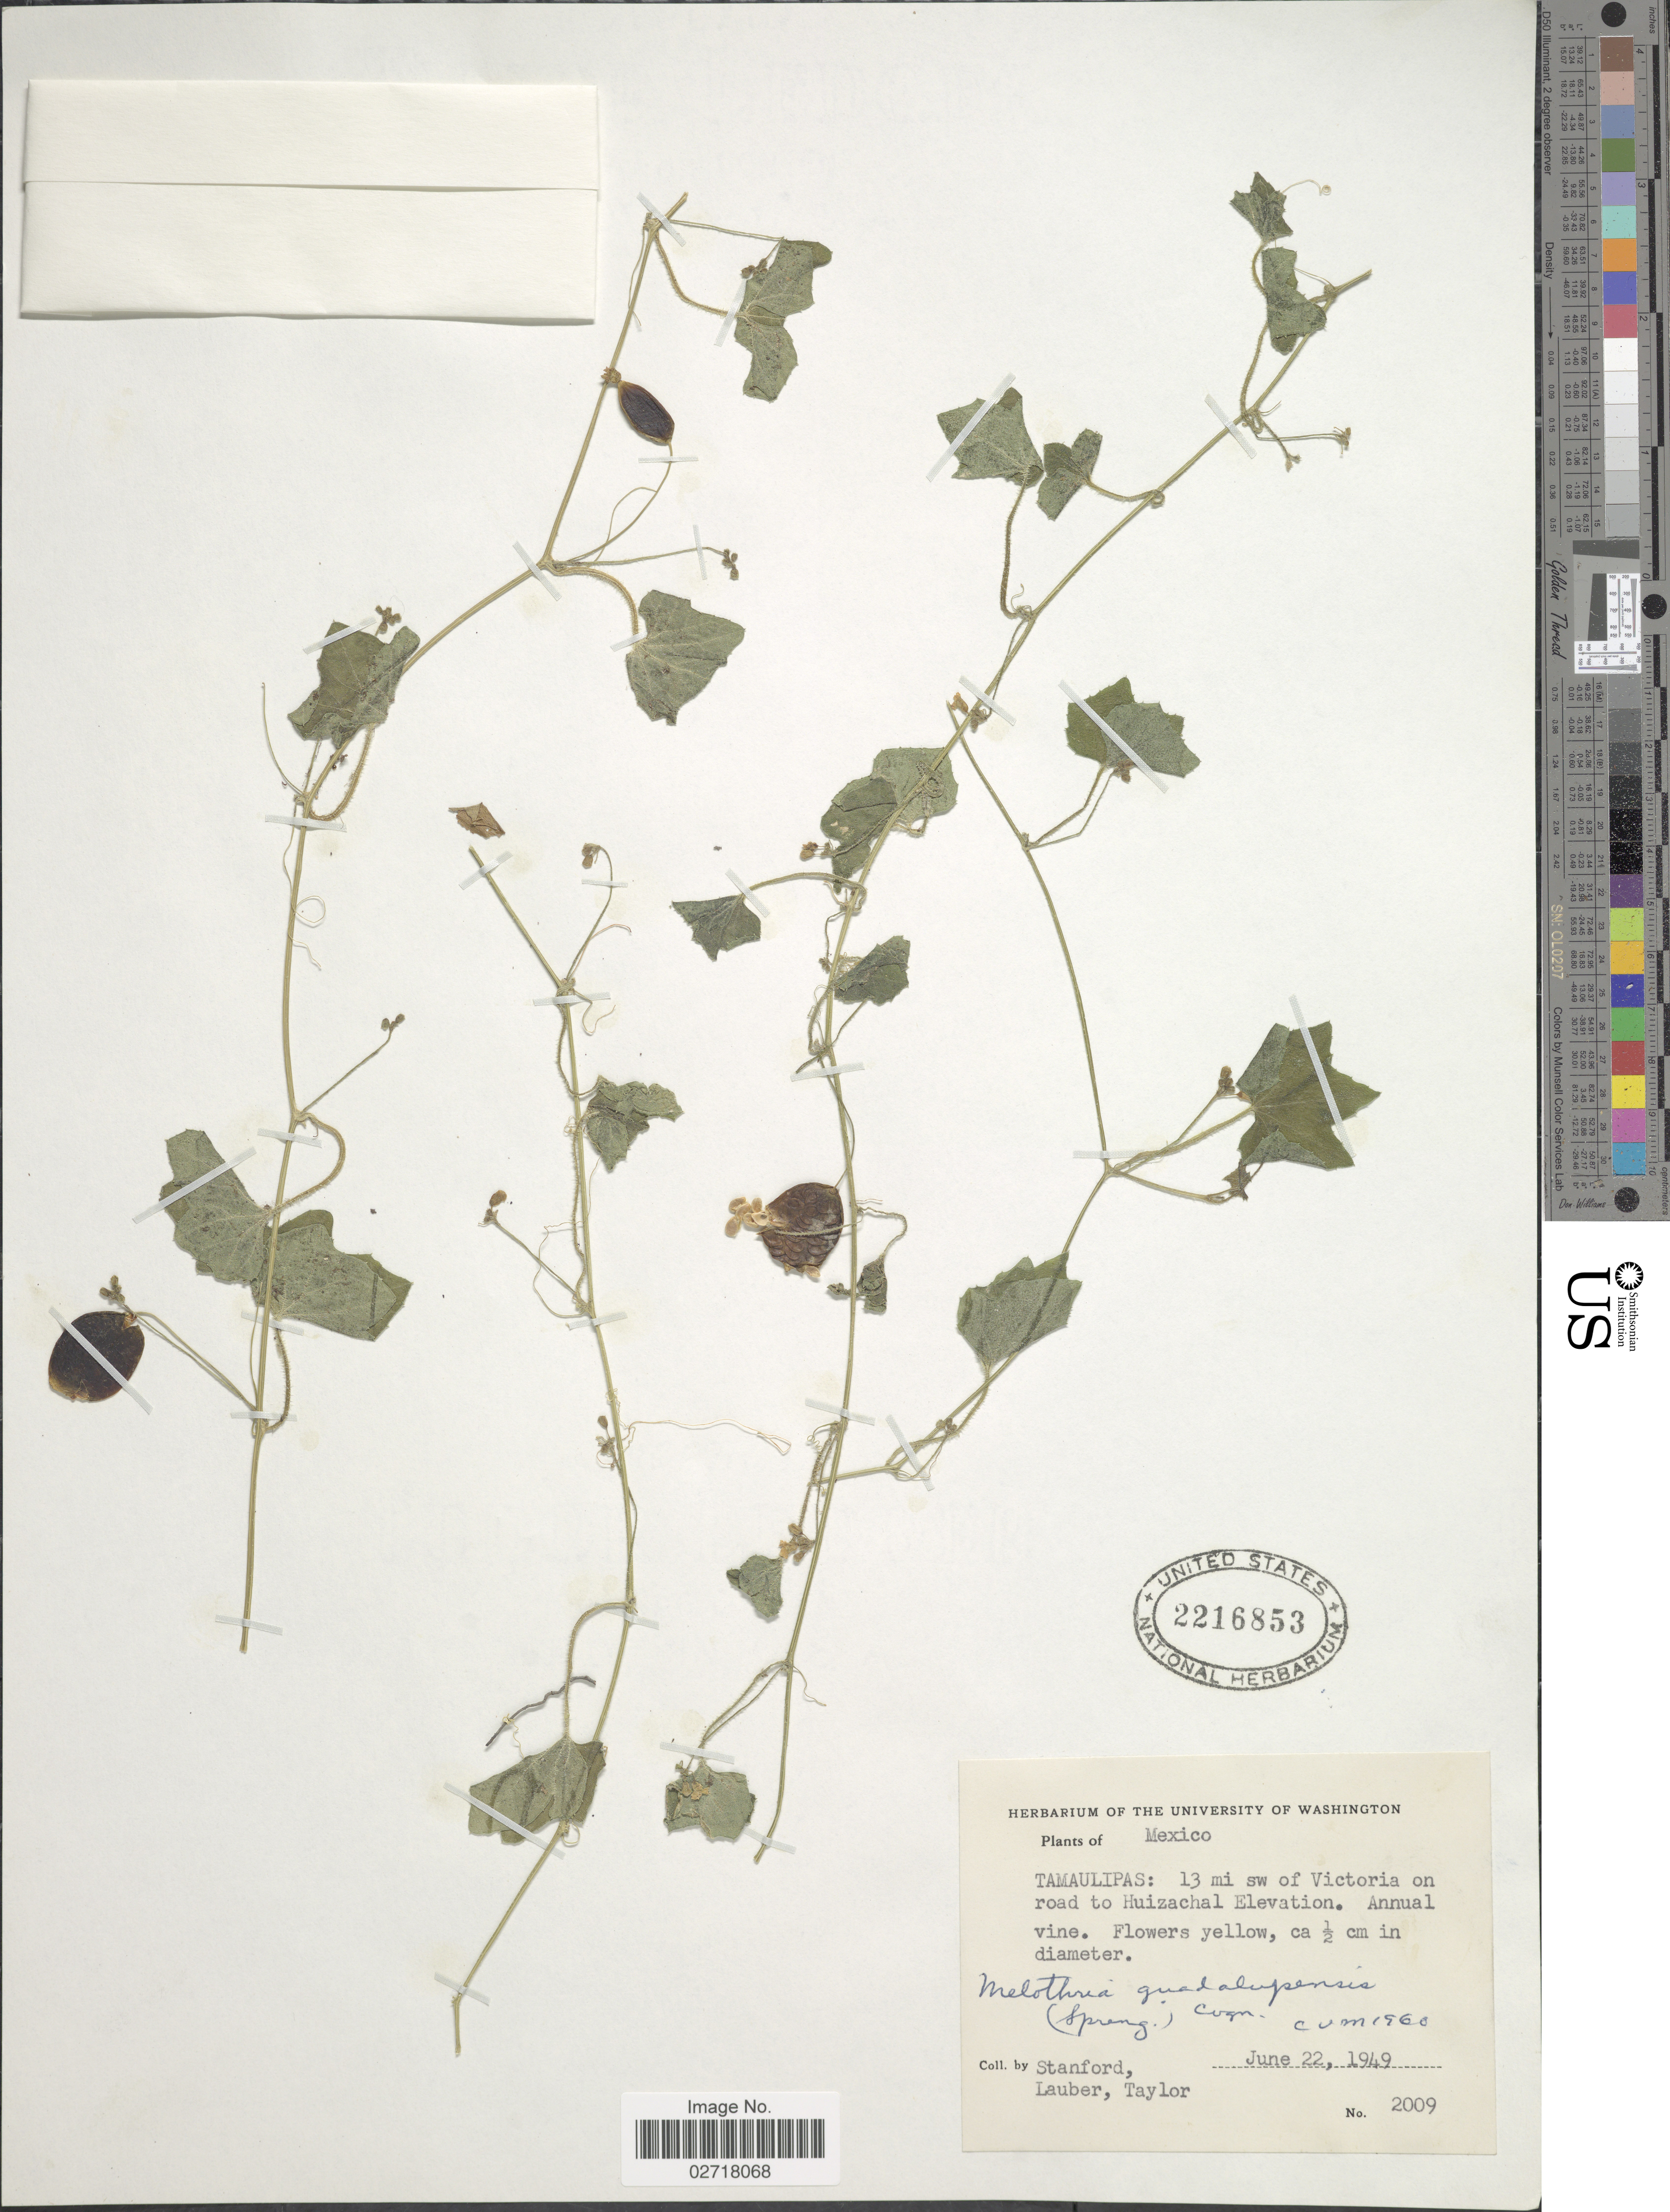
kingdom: Plantae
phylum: Tracheophyta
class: Magnoliopsida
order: Cucurbitales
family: Cucurbitaceae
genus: Melothria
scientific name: Melothria pendula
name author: L.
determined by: U.S. National Herbarium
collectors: -. Stanford, Lauber, -- & -- Taylor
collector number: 2009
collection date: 1949-06-22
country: Mexico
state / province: Tamaulipas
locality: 13 mi sw of Victoria on road to Huizachal Elevation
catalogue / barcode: US 2216853